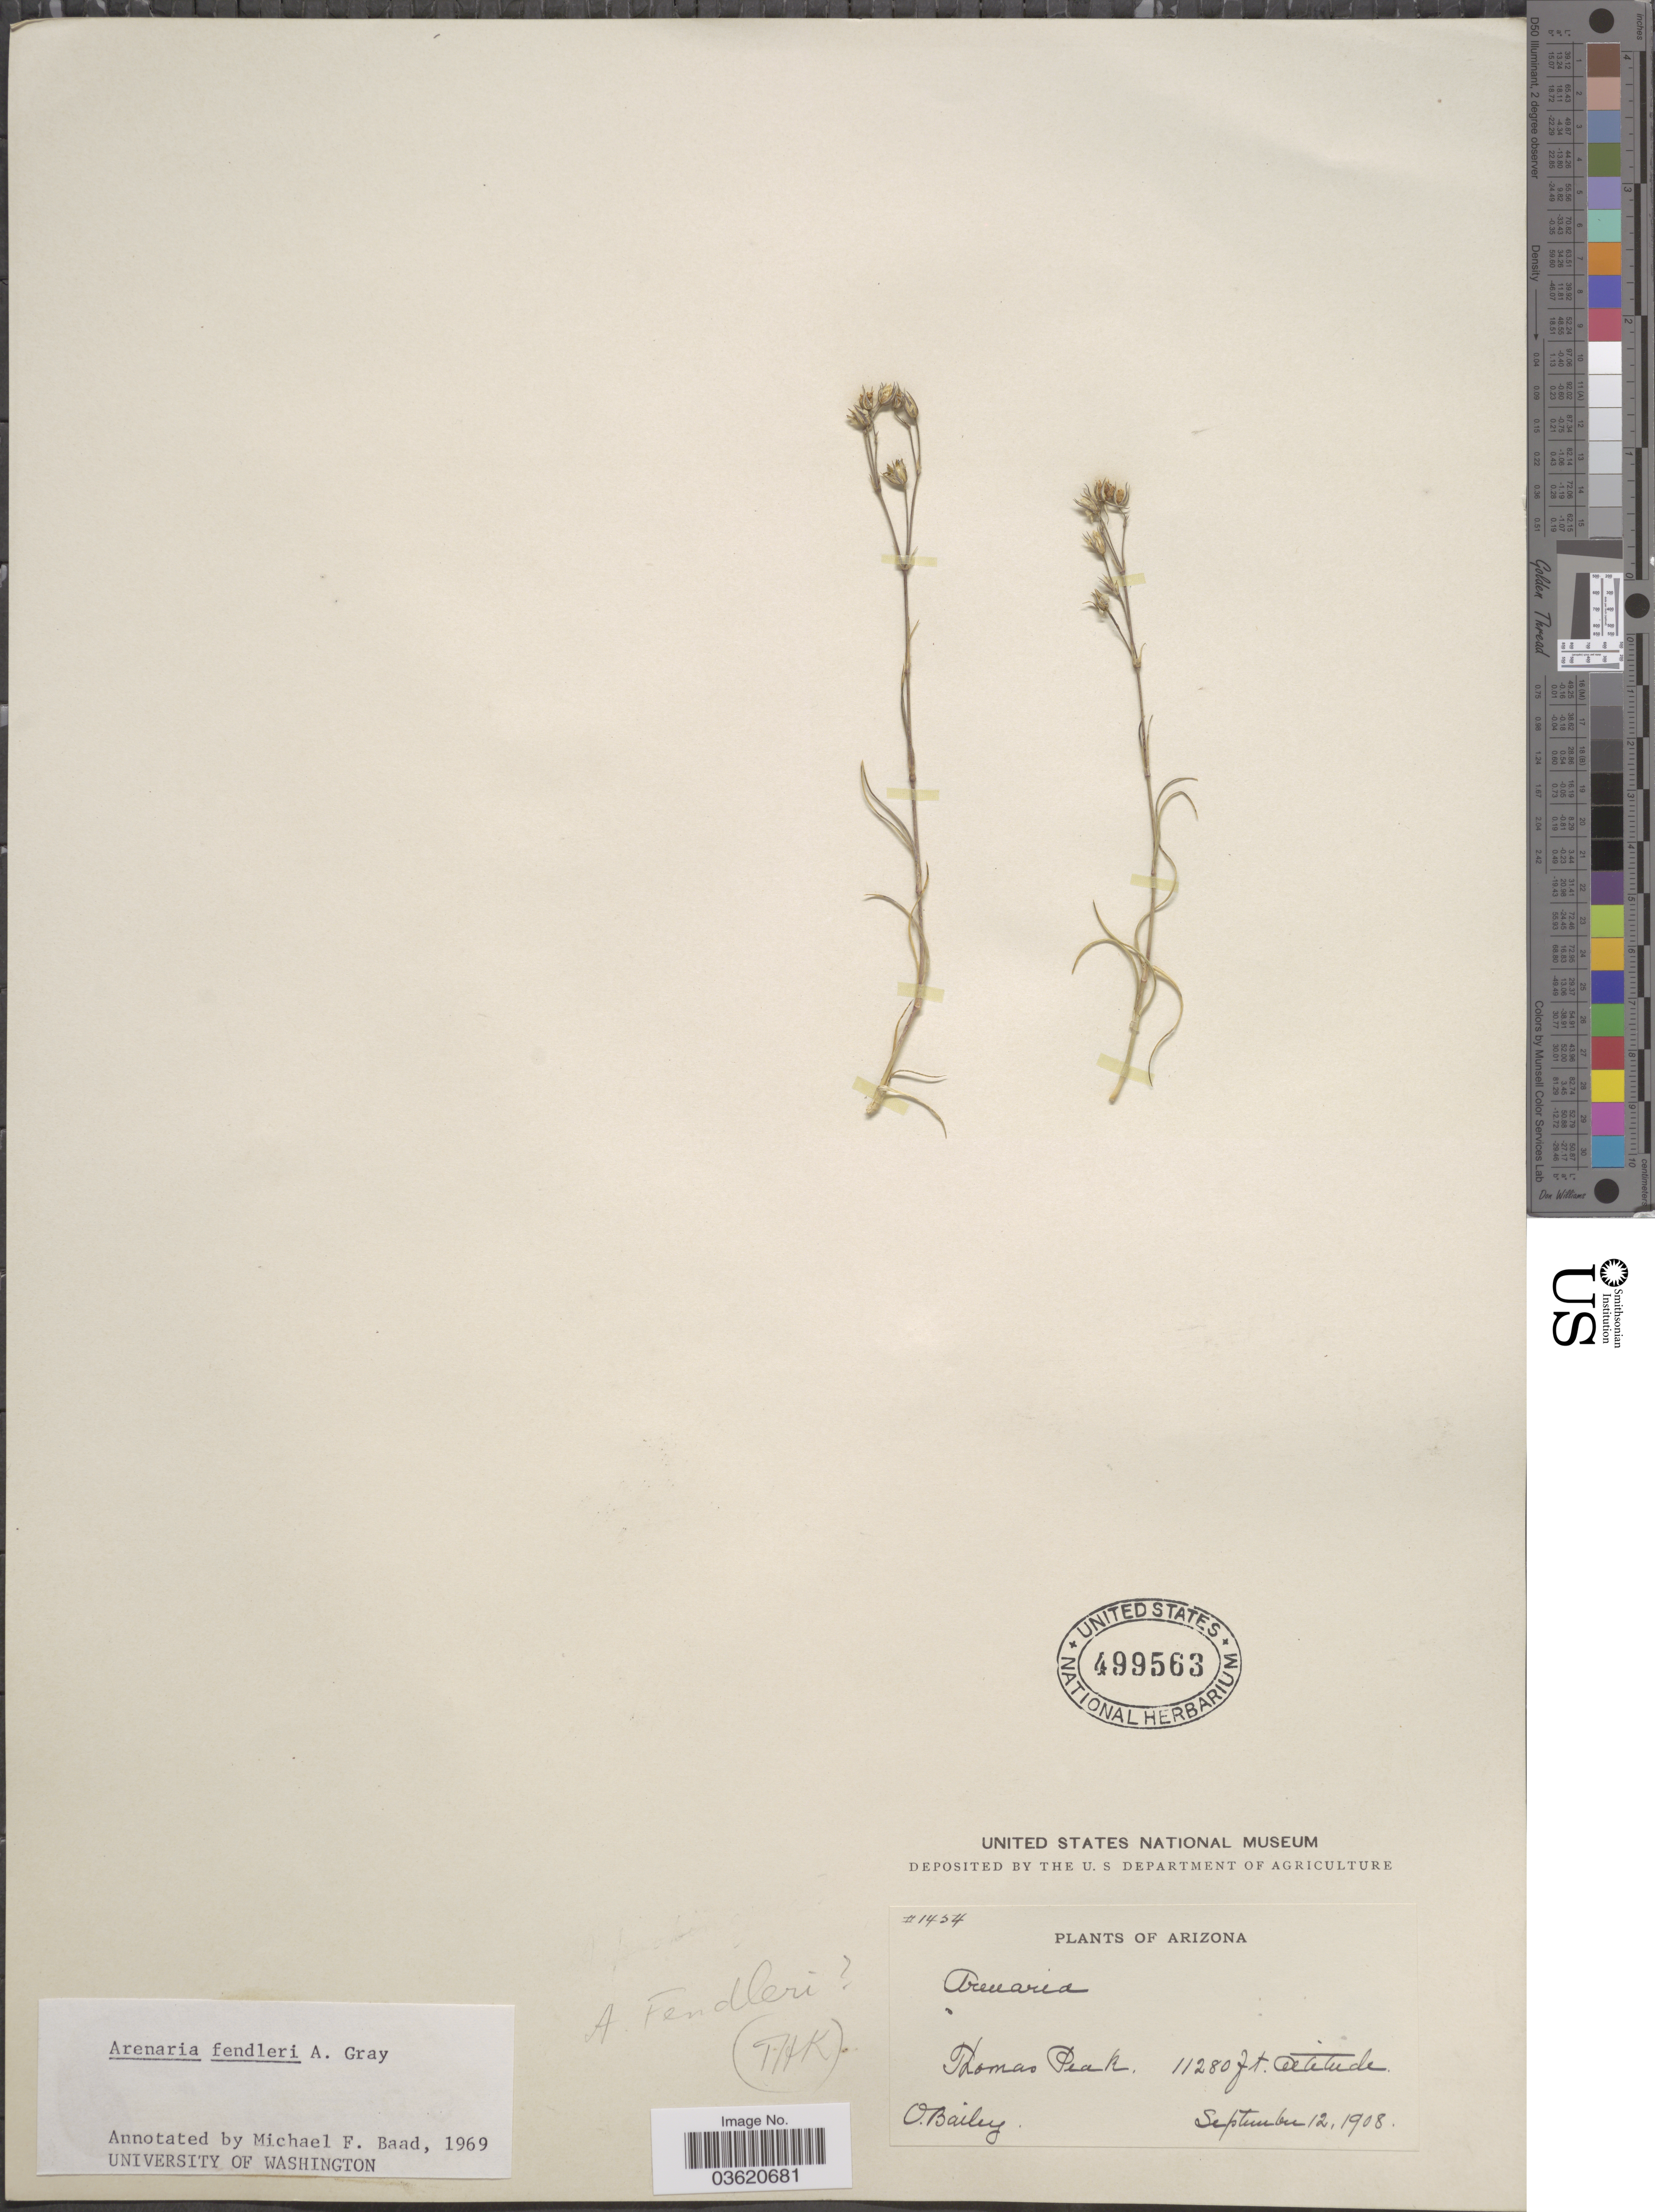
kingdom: Plantae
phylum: Tracheophyta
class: Magnoliopsida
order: Caryophyllales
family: Caryophyllaceae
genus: Eremogone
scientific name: Eremogone fendleri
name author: (A. Gray) Ikonn.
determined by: U.S. National Herbarium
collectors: V. L. Bailey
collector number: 1454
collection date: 1908-09-12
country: United States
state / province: Arizona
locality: Thomas Peak.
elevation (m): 3438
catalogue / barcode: US 499563